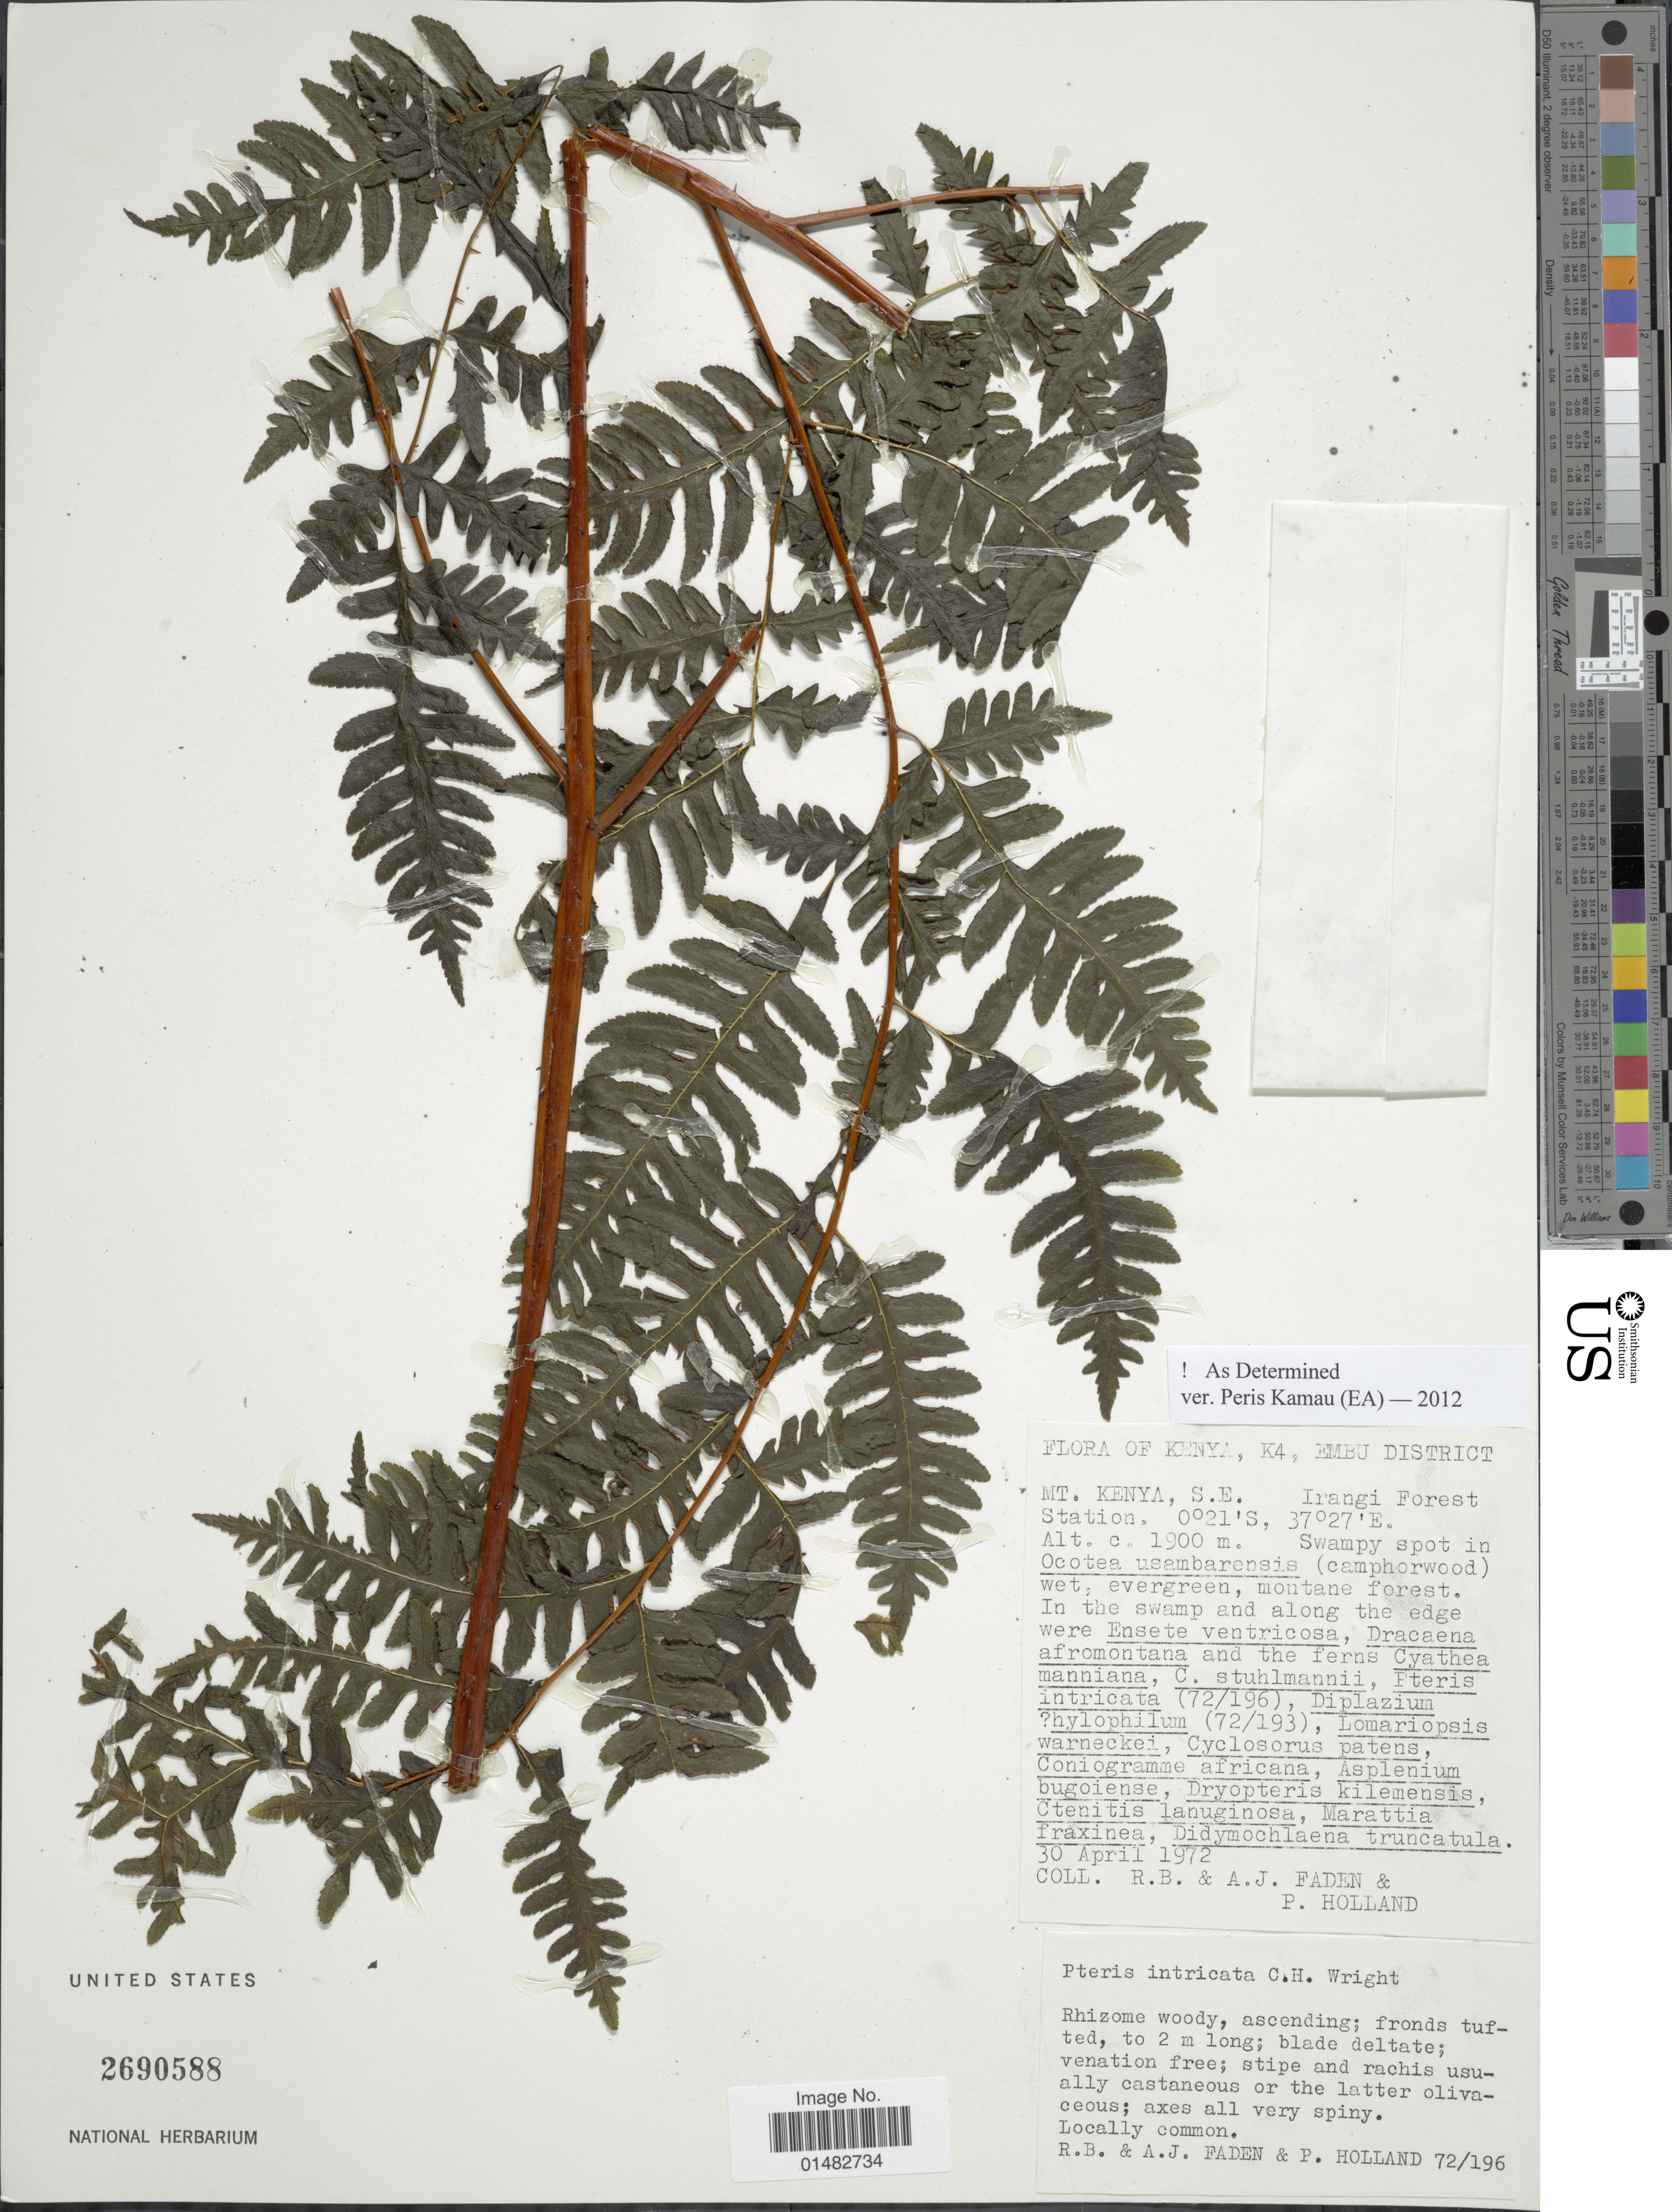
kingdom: Plantae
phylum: Tracheophyta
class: Polypodiopsida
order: Polypodiales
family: Pteridaceae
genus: Pteris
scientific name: Pteris intricata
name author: C.H. Wright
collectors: R. B. Faden, A. J. Faden & P. Holland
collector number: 72/196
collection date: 1972-04-30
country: Kenya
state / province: Embu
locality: Kenya, K4, Embu District, Mt. Kenya, S.E. Irangi Forest Station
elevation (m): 1900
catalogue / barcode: US 2690588